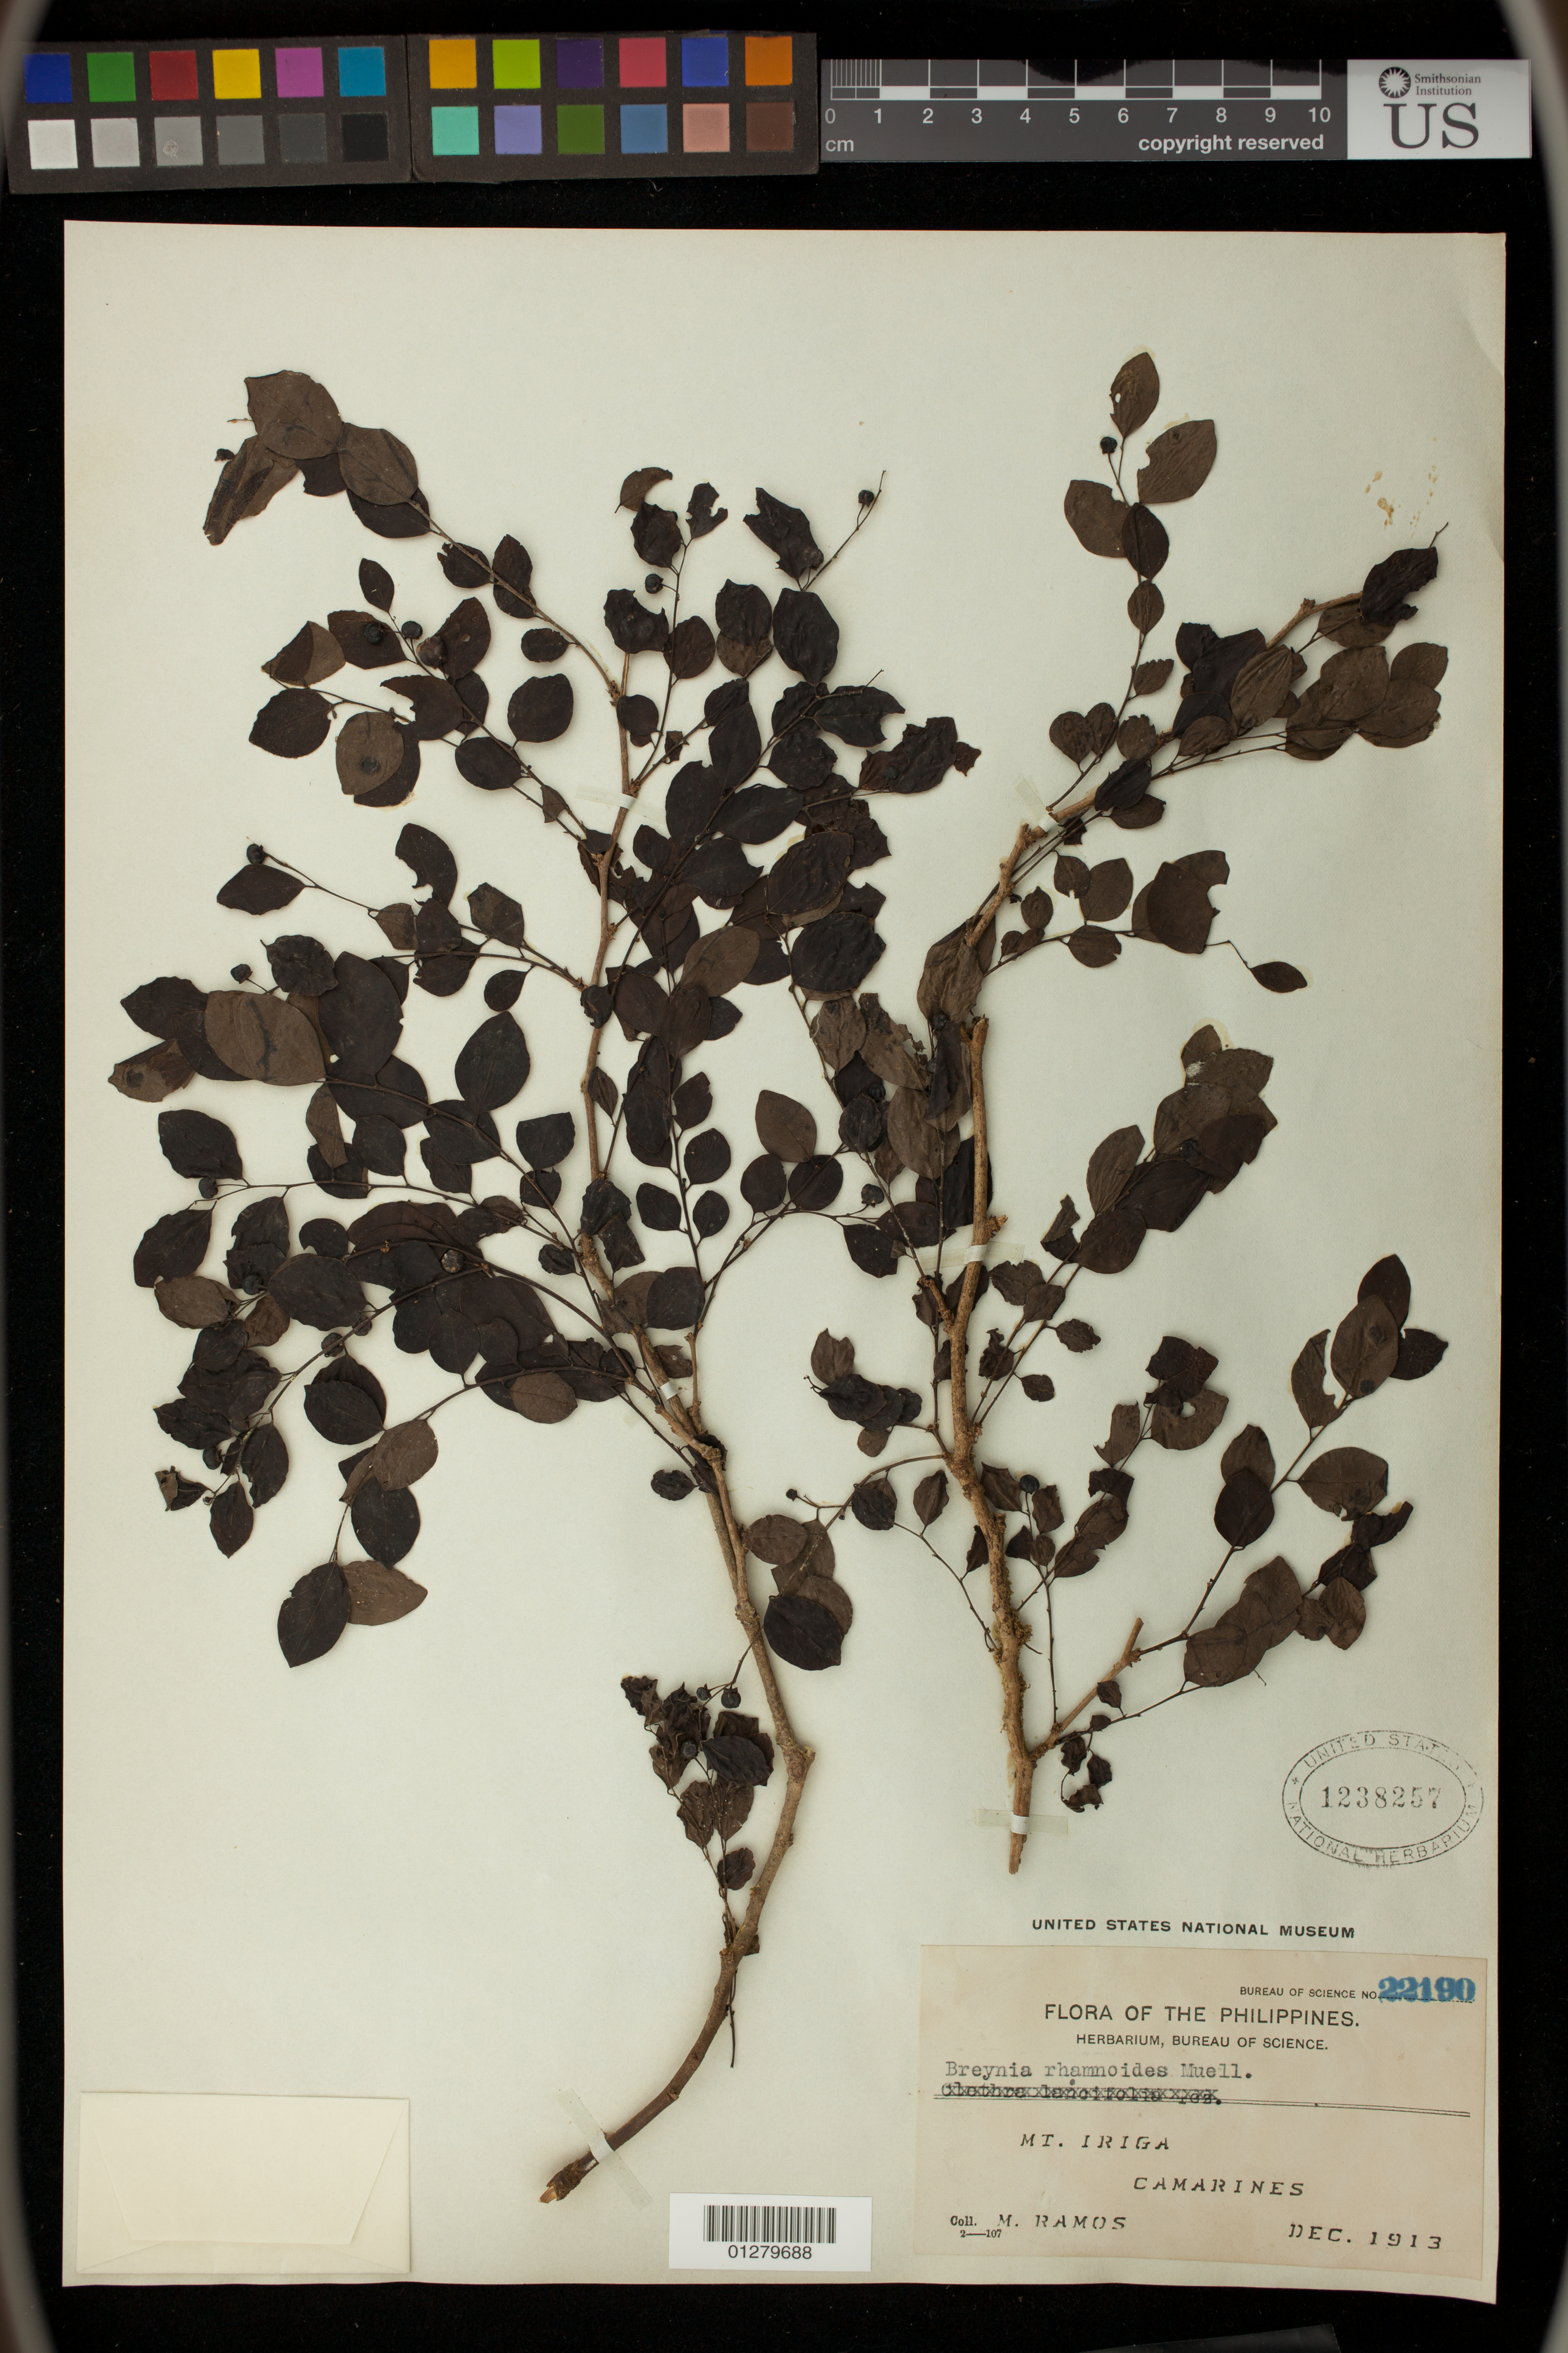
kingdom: Plantae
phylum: Tracheophyta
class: Magnoliopsida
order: Malpighiales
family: Phyllanthaceae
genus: Breynia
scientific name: Breynia vitis-idaea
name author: (Burm. f.) C.E.C. Fisch.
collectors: M. Ramos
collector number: Bur. Sci. 22190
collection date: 1913-12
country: Philippines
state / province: Bicol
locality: Mount Iriga, Camarines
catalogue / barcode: US 1238257